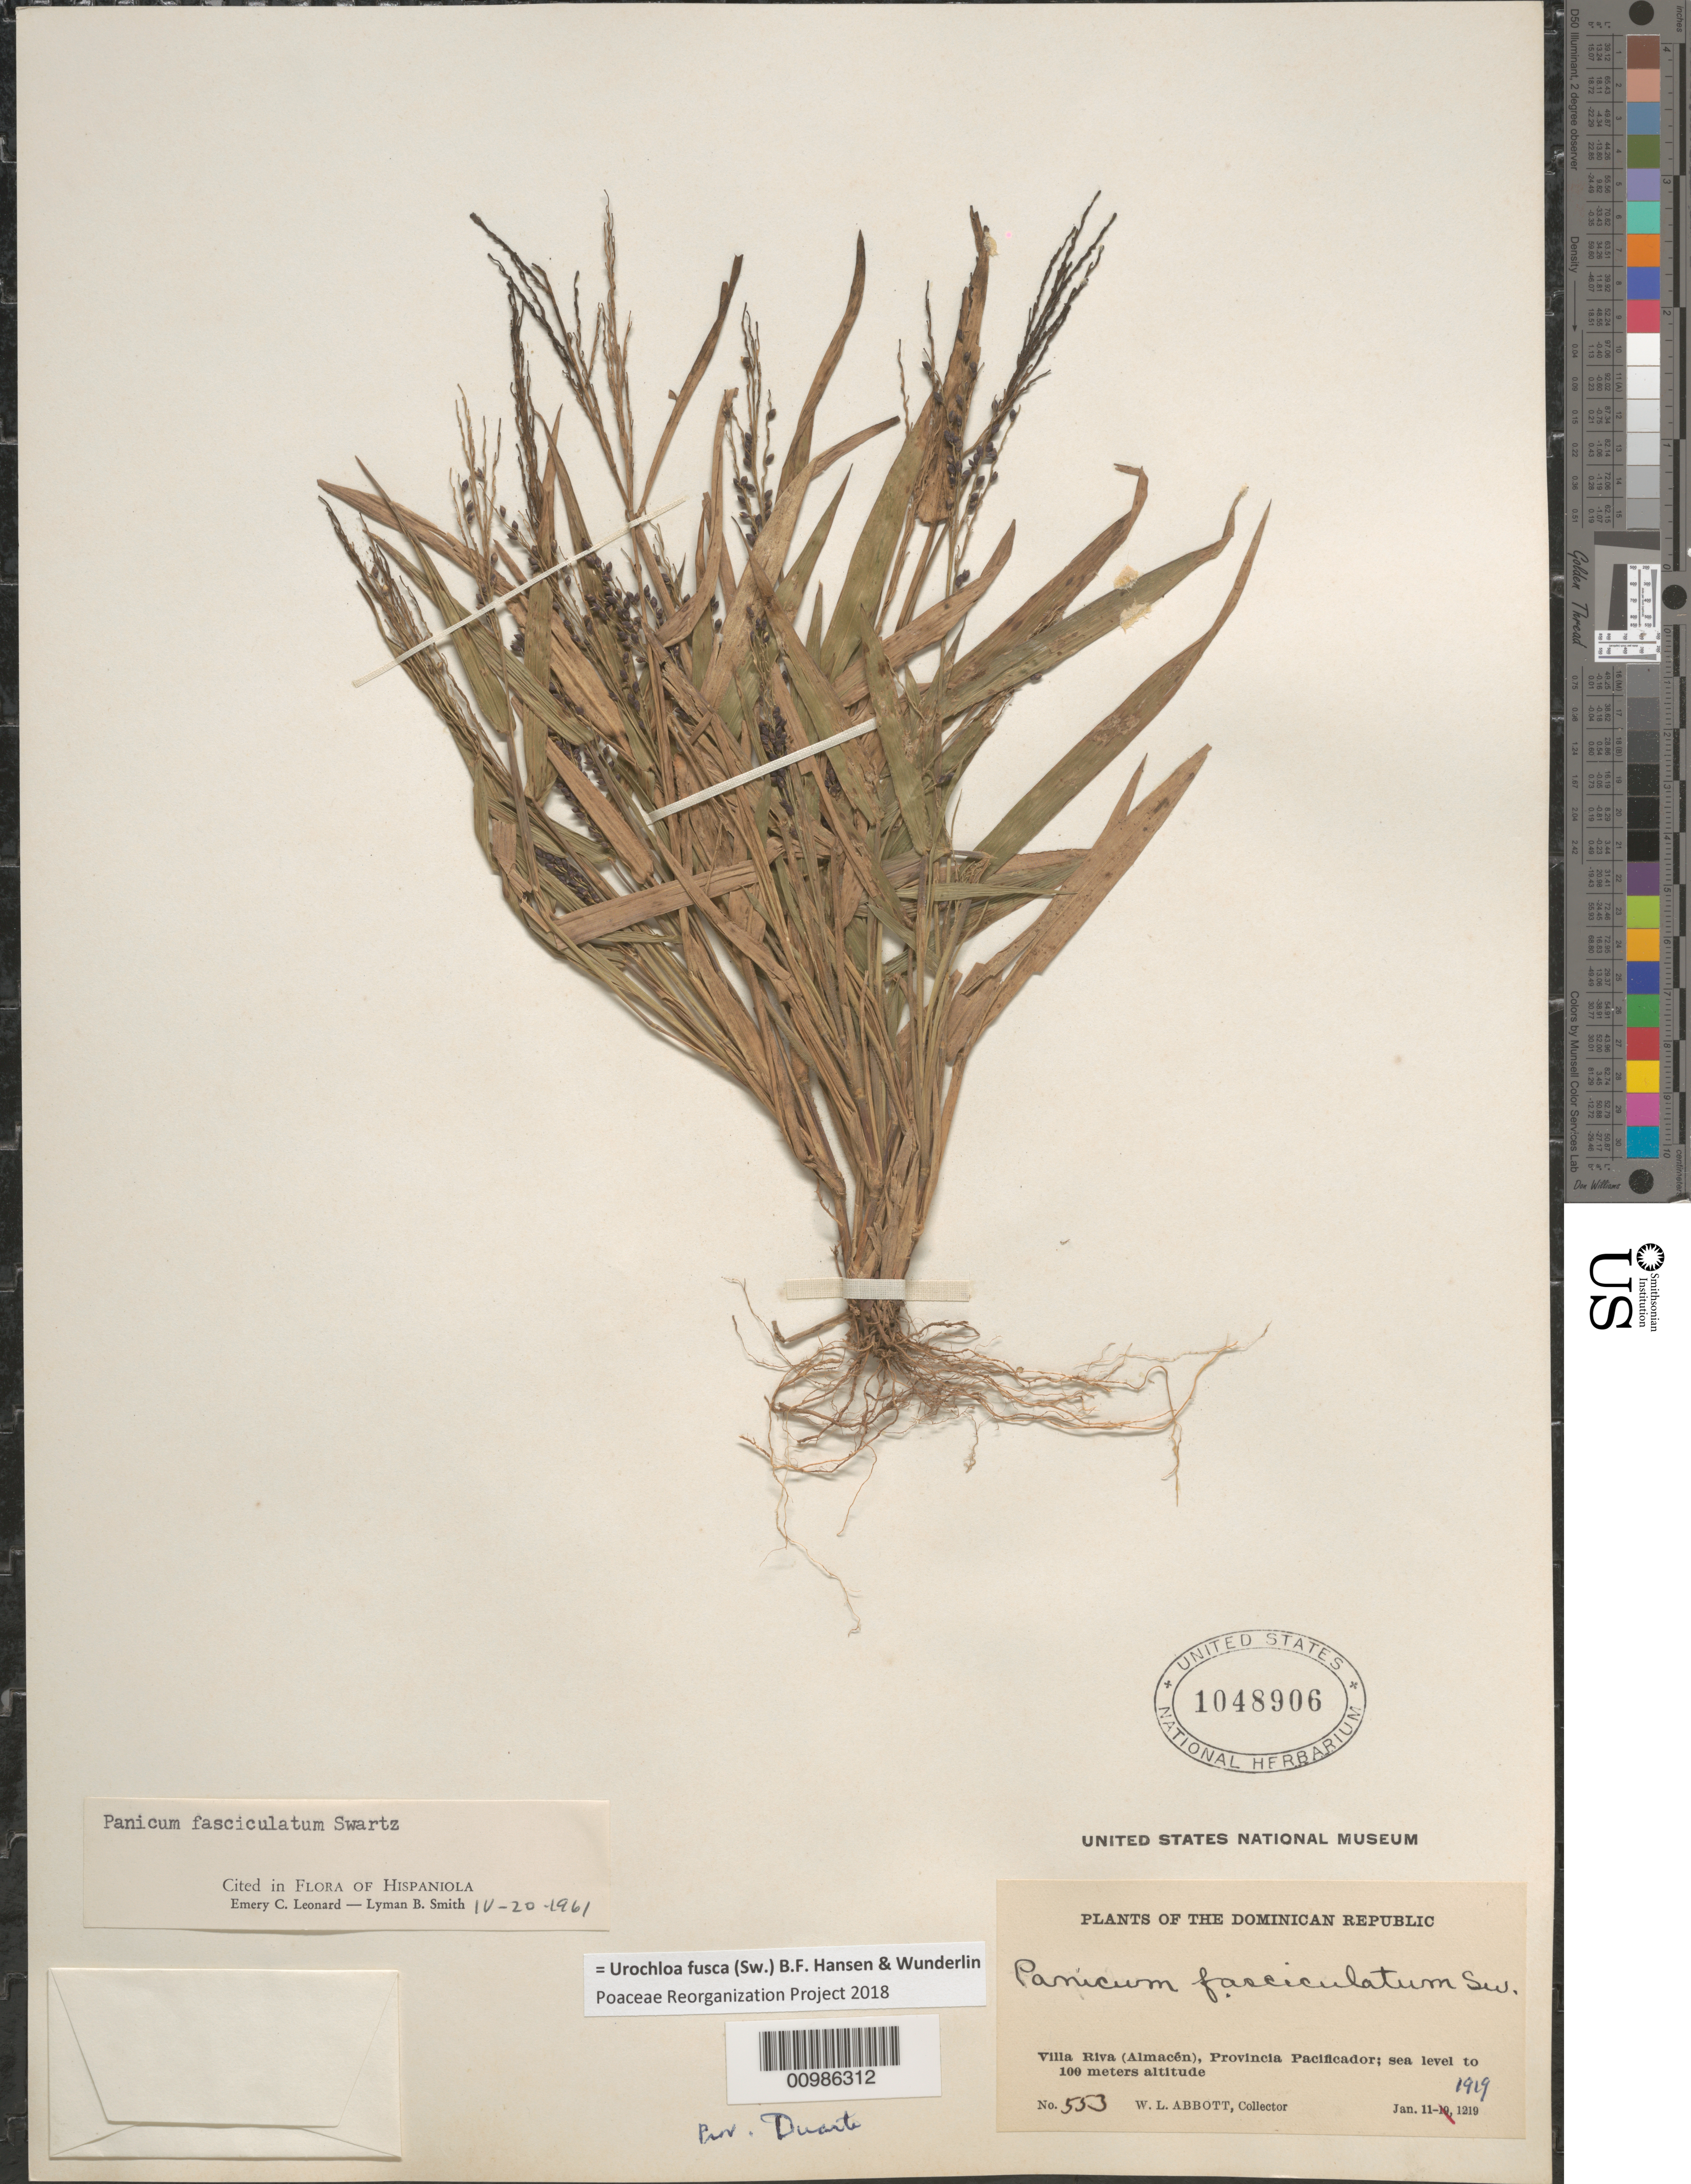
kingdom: Plantae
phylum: Tracheophyta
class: Liliopsida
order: Poales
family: Poaceae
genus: Brachiaria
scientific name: Brachiaria fasciculata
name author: (Sw.) Parodi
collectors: W. L. Abbott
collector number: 553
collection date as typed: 11 Jan 1919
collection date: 1919-01-11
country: Dominican Republic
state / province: El Seibo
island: Hispaniola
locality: Villa Riva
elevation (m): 0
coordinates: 0 N, 0 E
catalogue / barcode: US 1048906